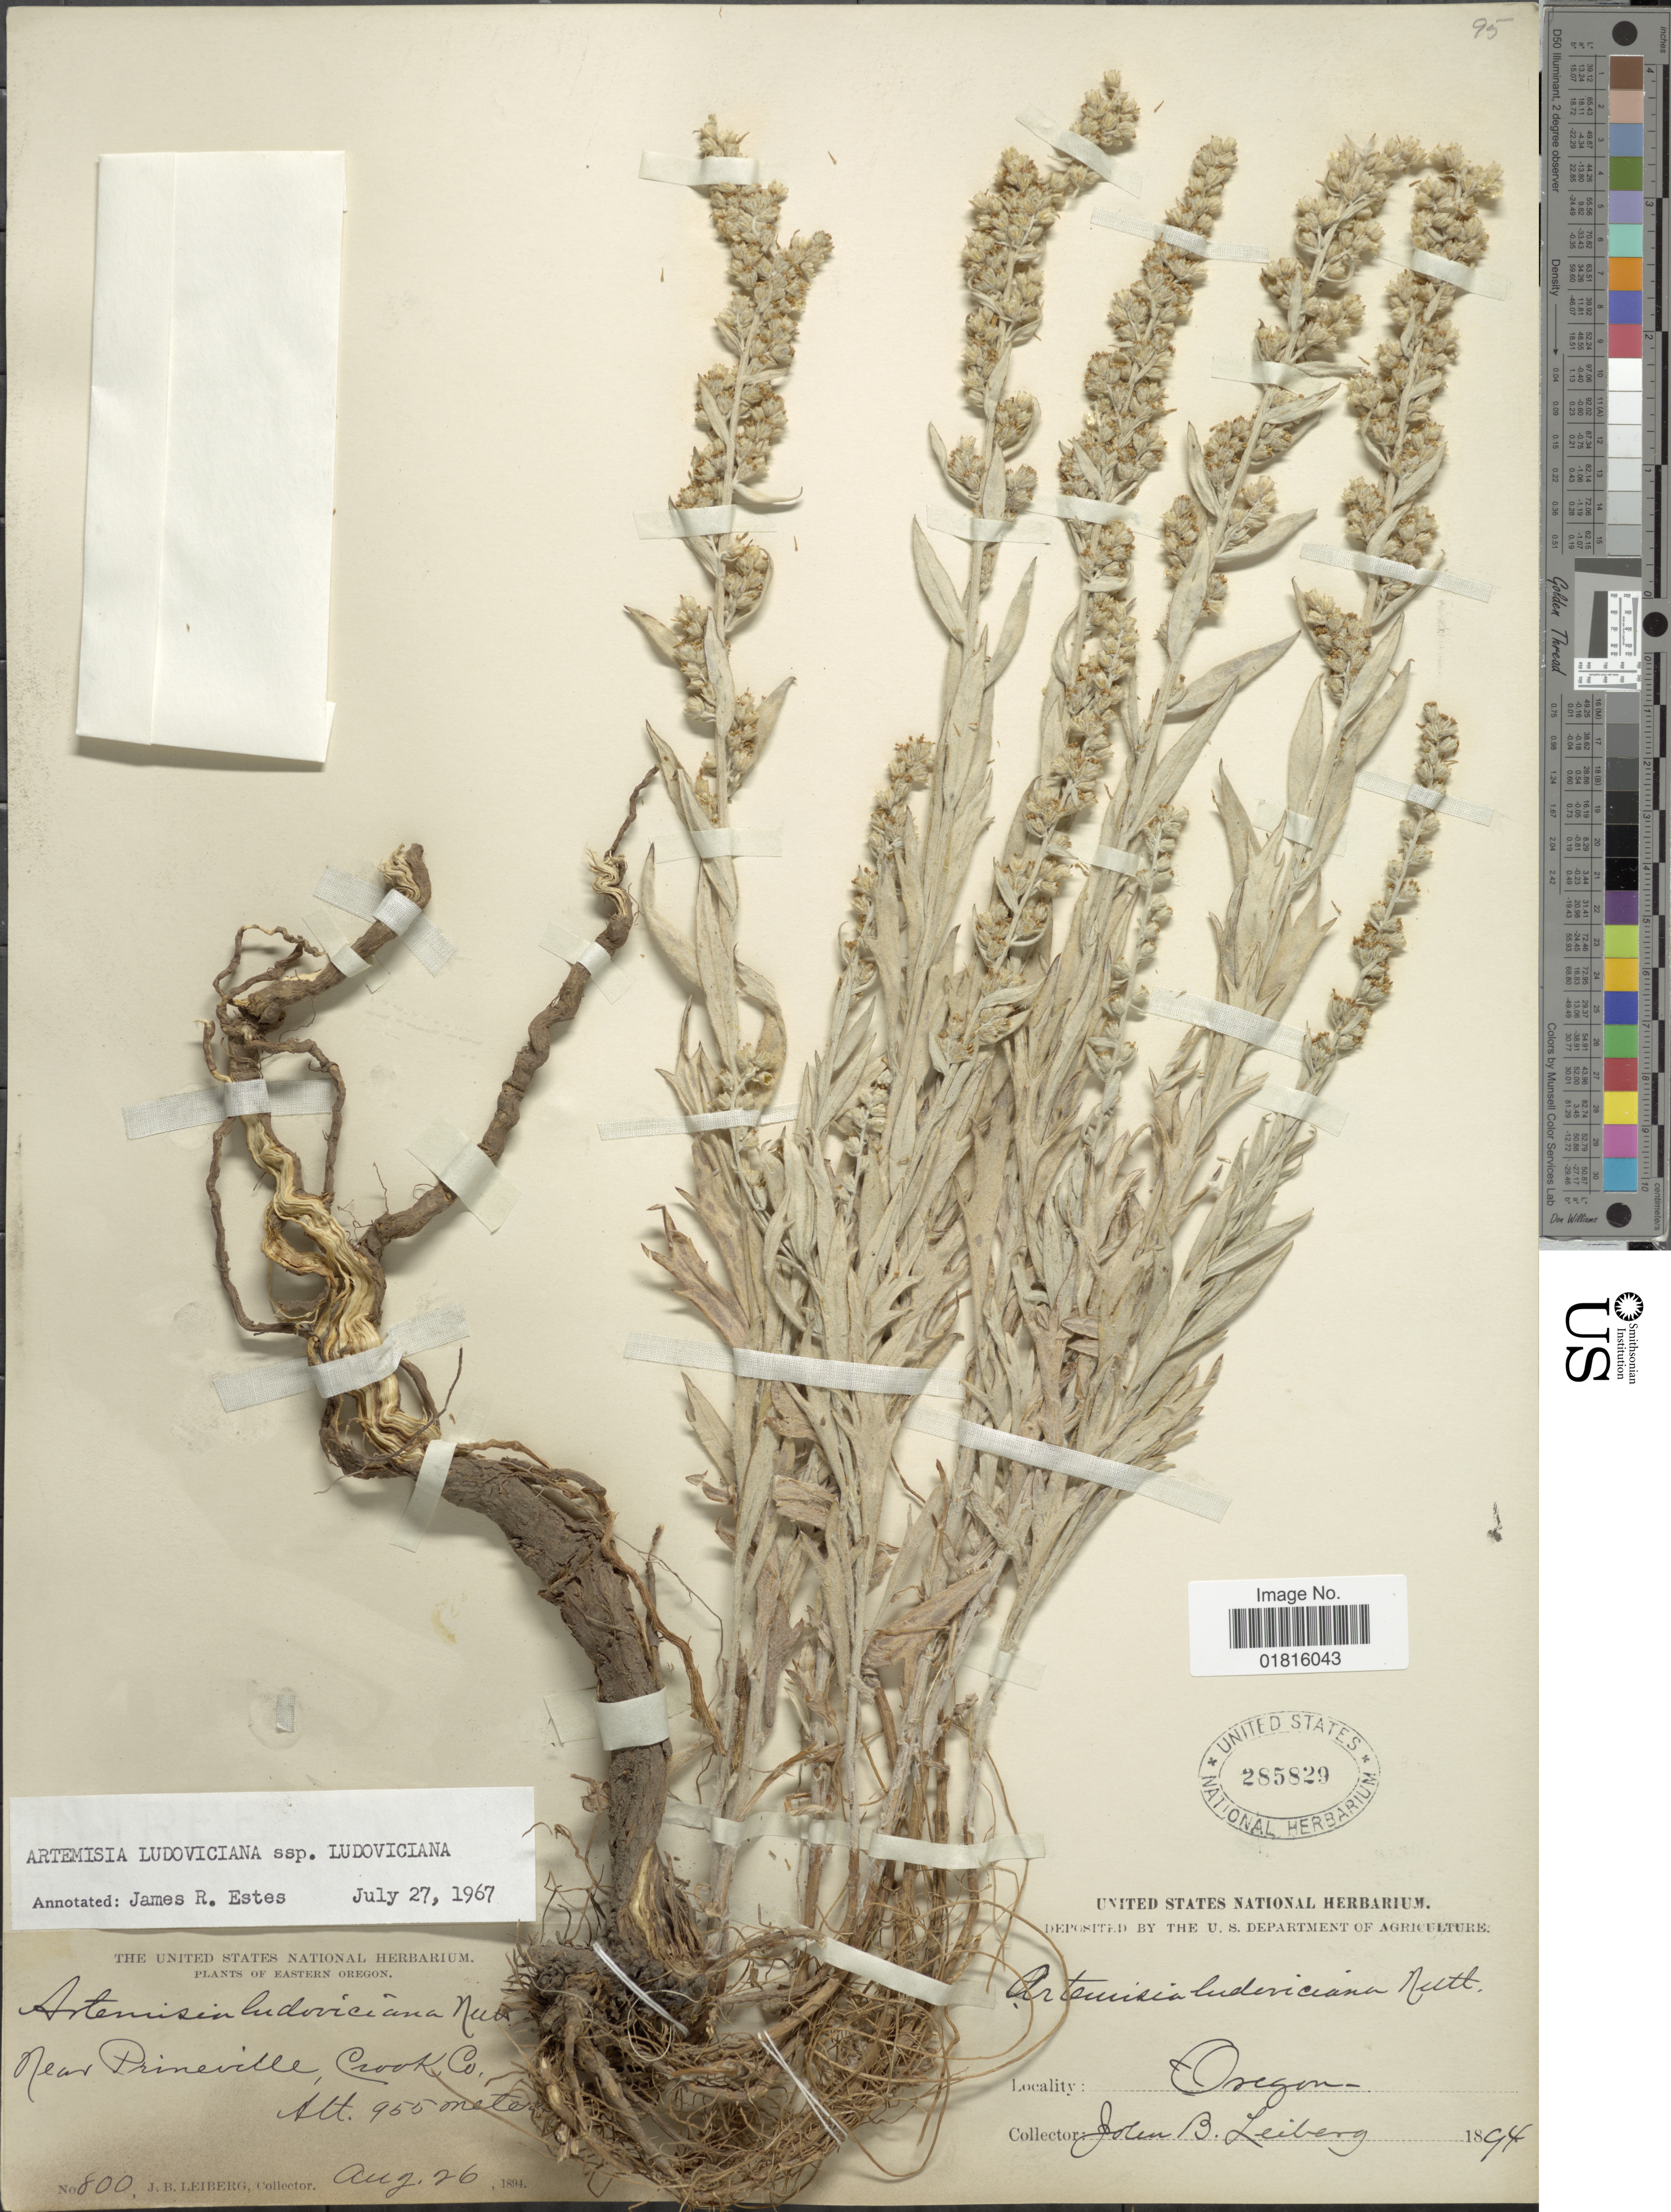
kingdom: Plantae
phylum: Tracheophyta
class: Magnoliopsida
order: Asterales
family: Asteraceae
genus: Artemisia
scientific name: Artemisia ludoviciana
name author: Nutt.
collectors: J. B. Leiberg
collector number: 800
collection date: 1894-08-26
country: United States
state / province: Oregon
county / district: Crook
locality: Eastern Oregon, Near Prineville, Crook Co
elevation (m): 955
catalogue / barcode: US 285829